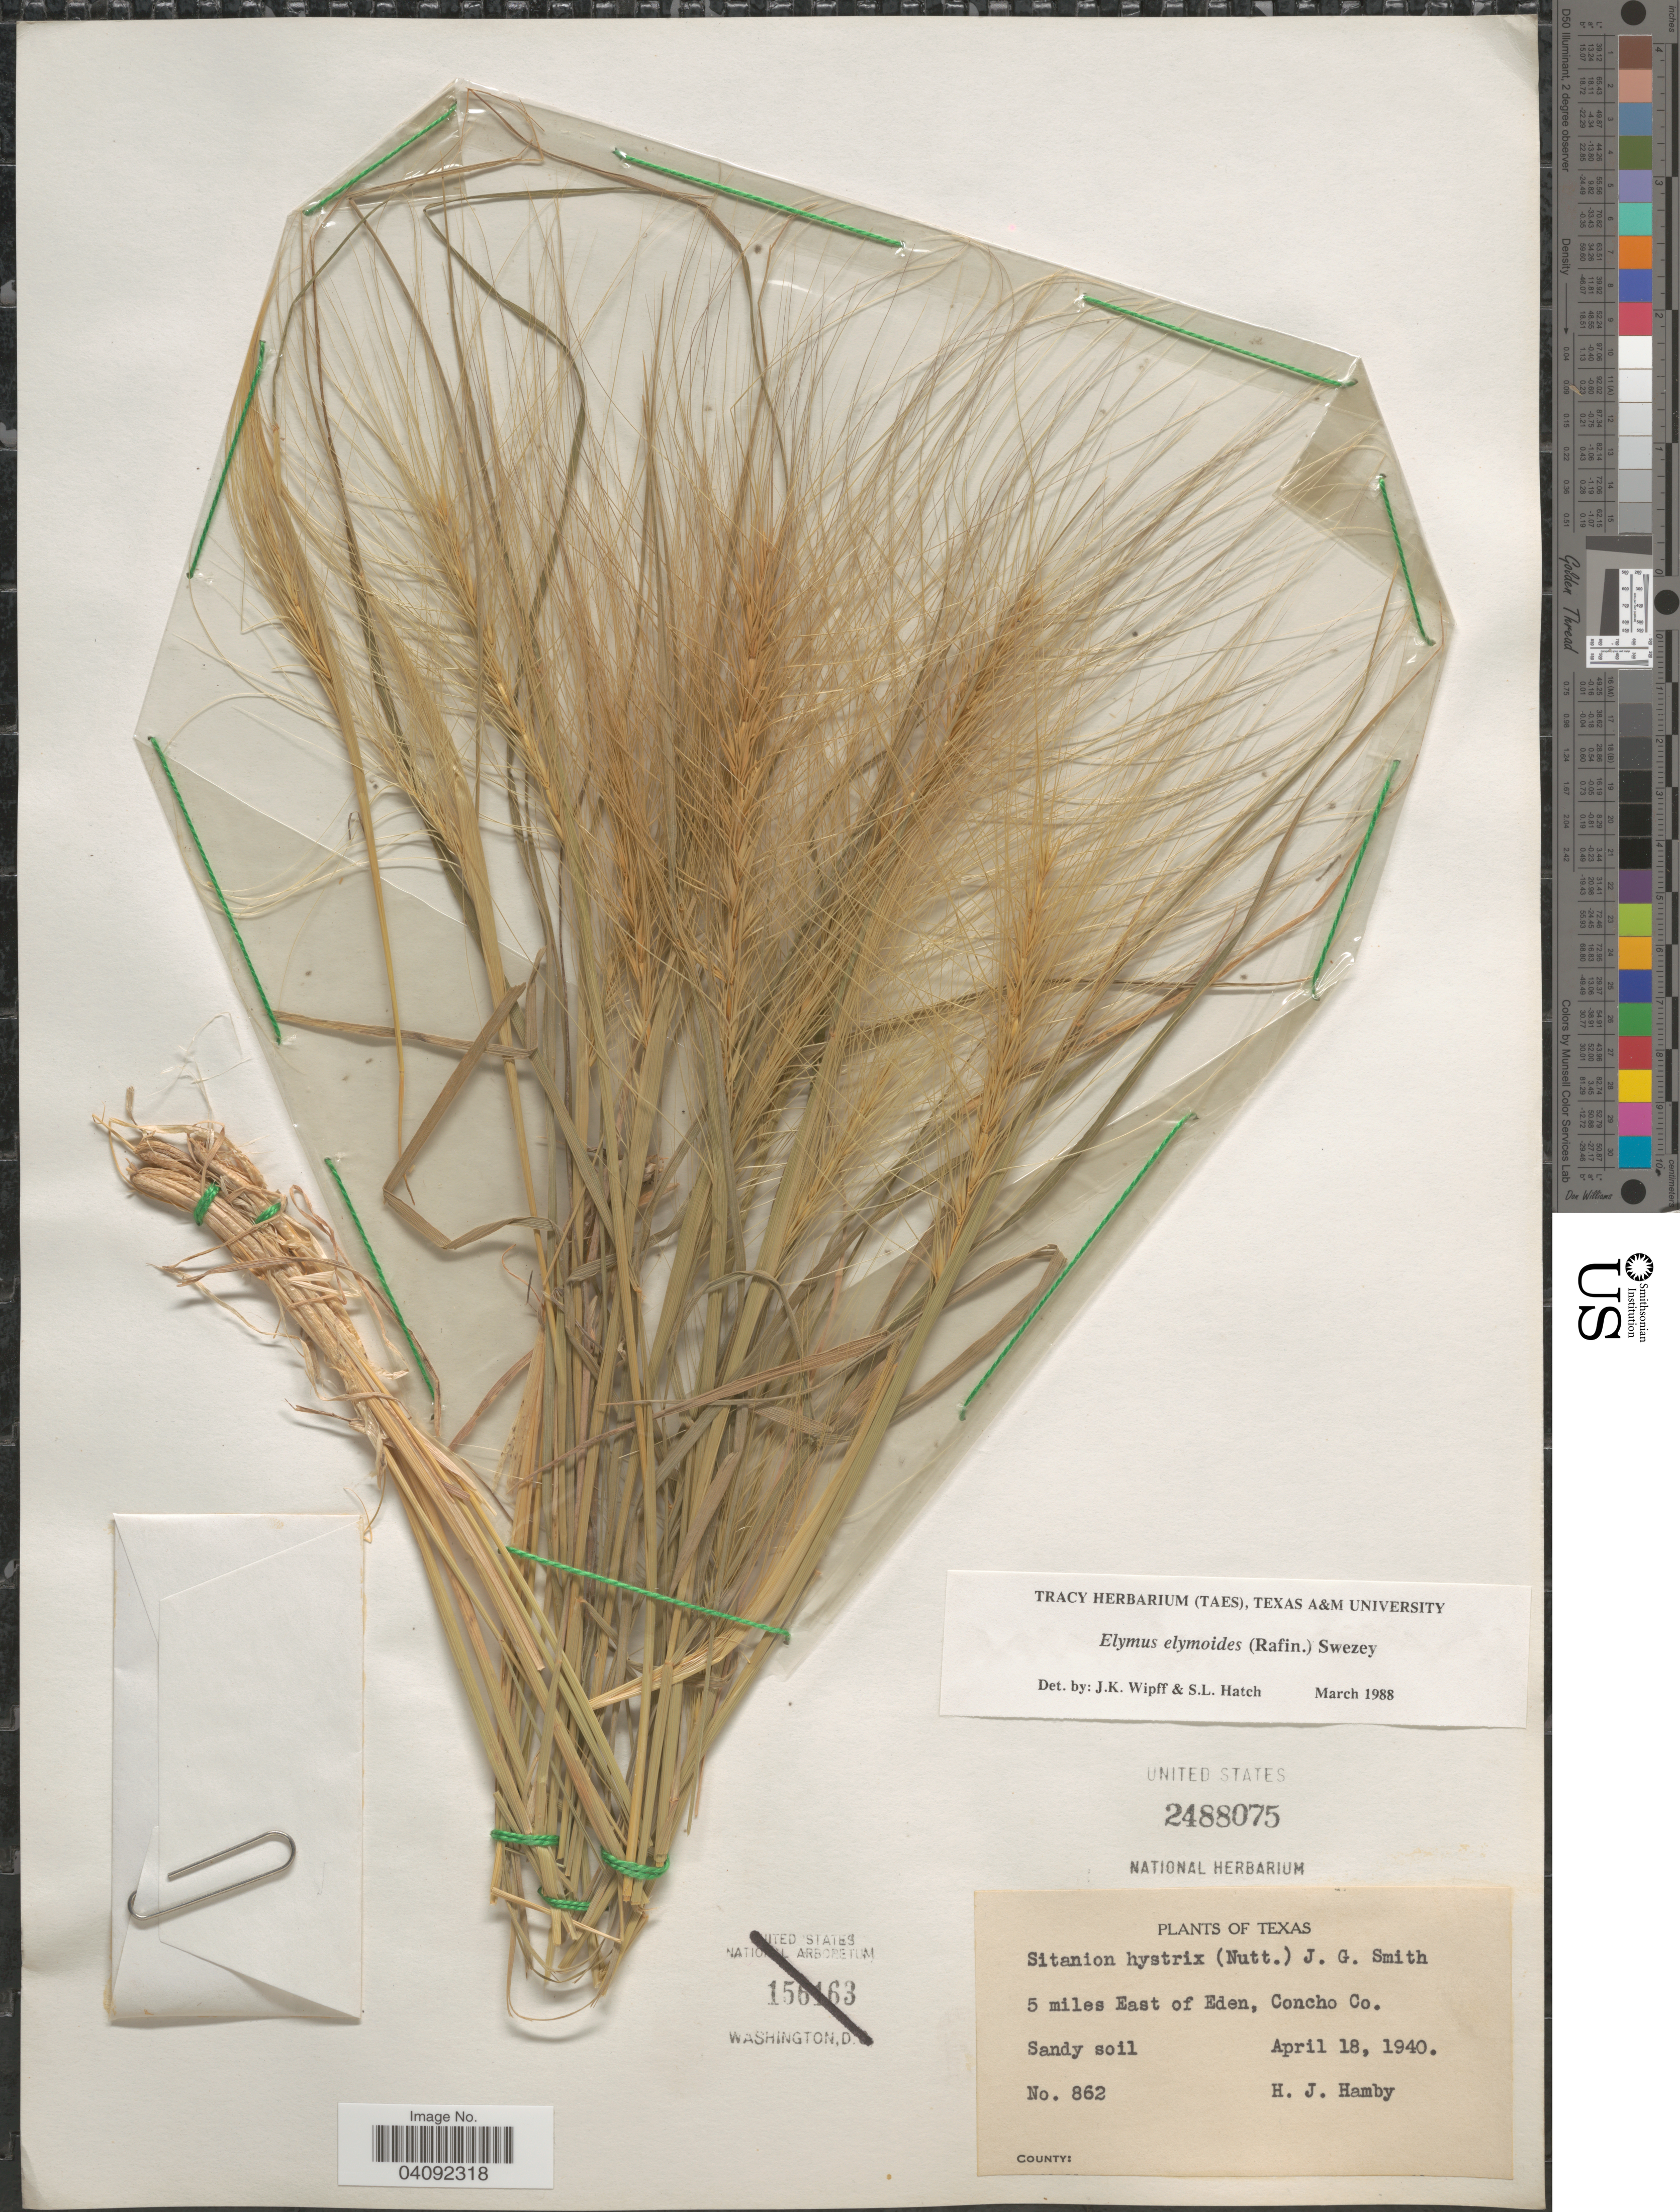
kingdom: Plantae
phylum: Tracheophyta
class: Liliopsida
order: Poales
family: Poaceae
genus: Elymus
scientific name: Elymus elymoides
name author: (Raf.) Swezey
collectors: H. Hamby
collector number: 862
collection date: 1940-04-18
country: United States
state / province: Texas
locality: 5 miles East of Eden, Concho Co. Sandy soil.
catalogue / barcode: US 2488075